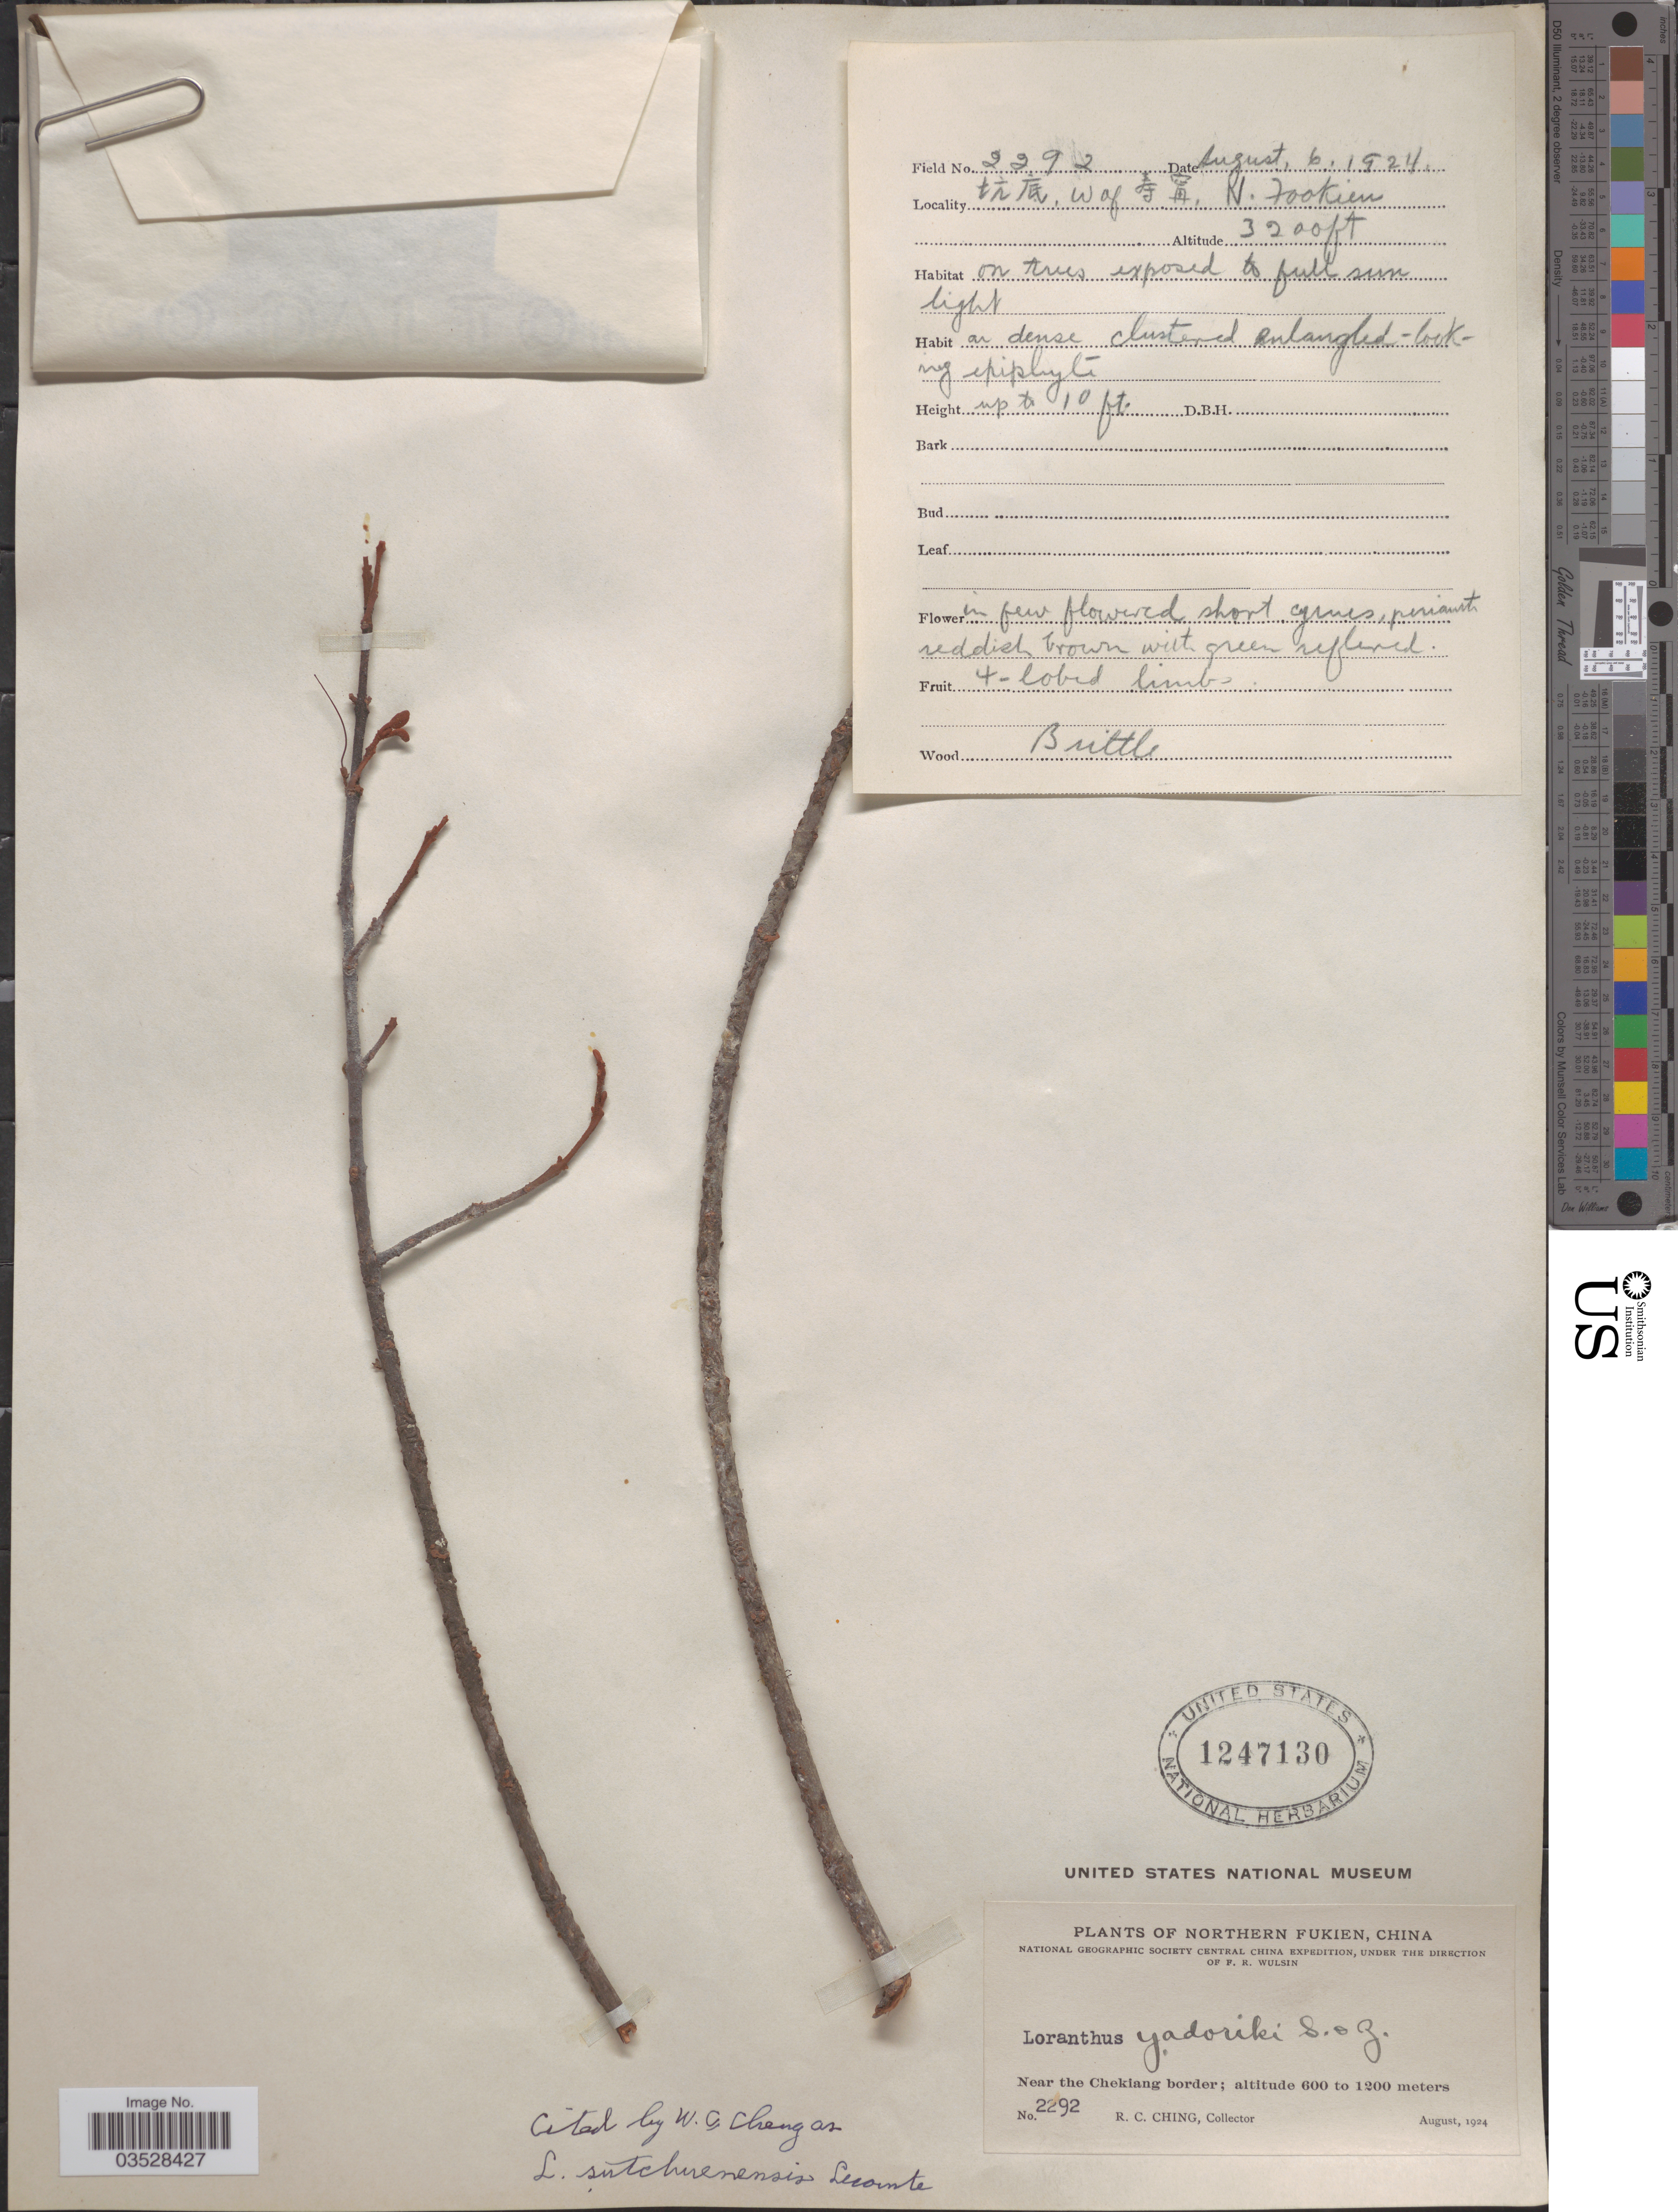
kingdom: Plantae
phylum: Tracheophyta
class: Magnoliopsida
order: Santalales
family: Loranthaceae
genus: Loranthus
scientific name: Loranthus sutchuenensis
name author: Lecomte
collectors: R. C. Ching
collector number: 2292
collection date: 1924-08-06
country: China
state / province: Fujian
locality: Northern Fukien. Near the Chekiang border. X, W. of X, N. Fookien.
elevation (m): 975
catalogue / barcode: US 1247130